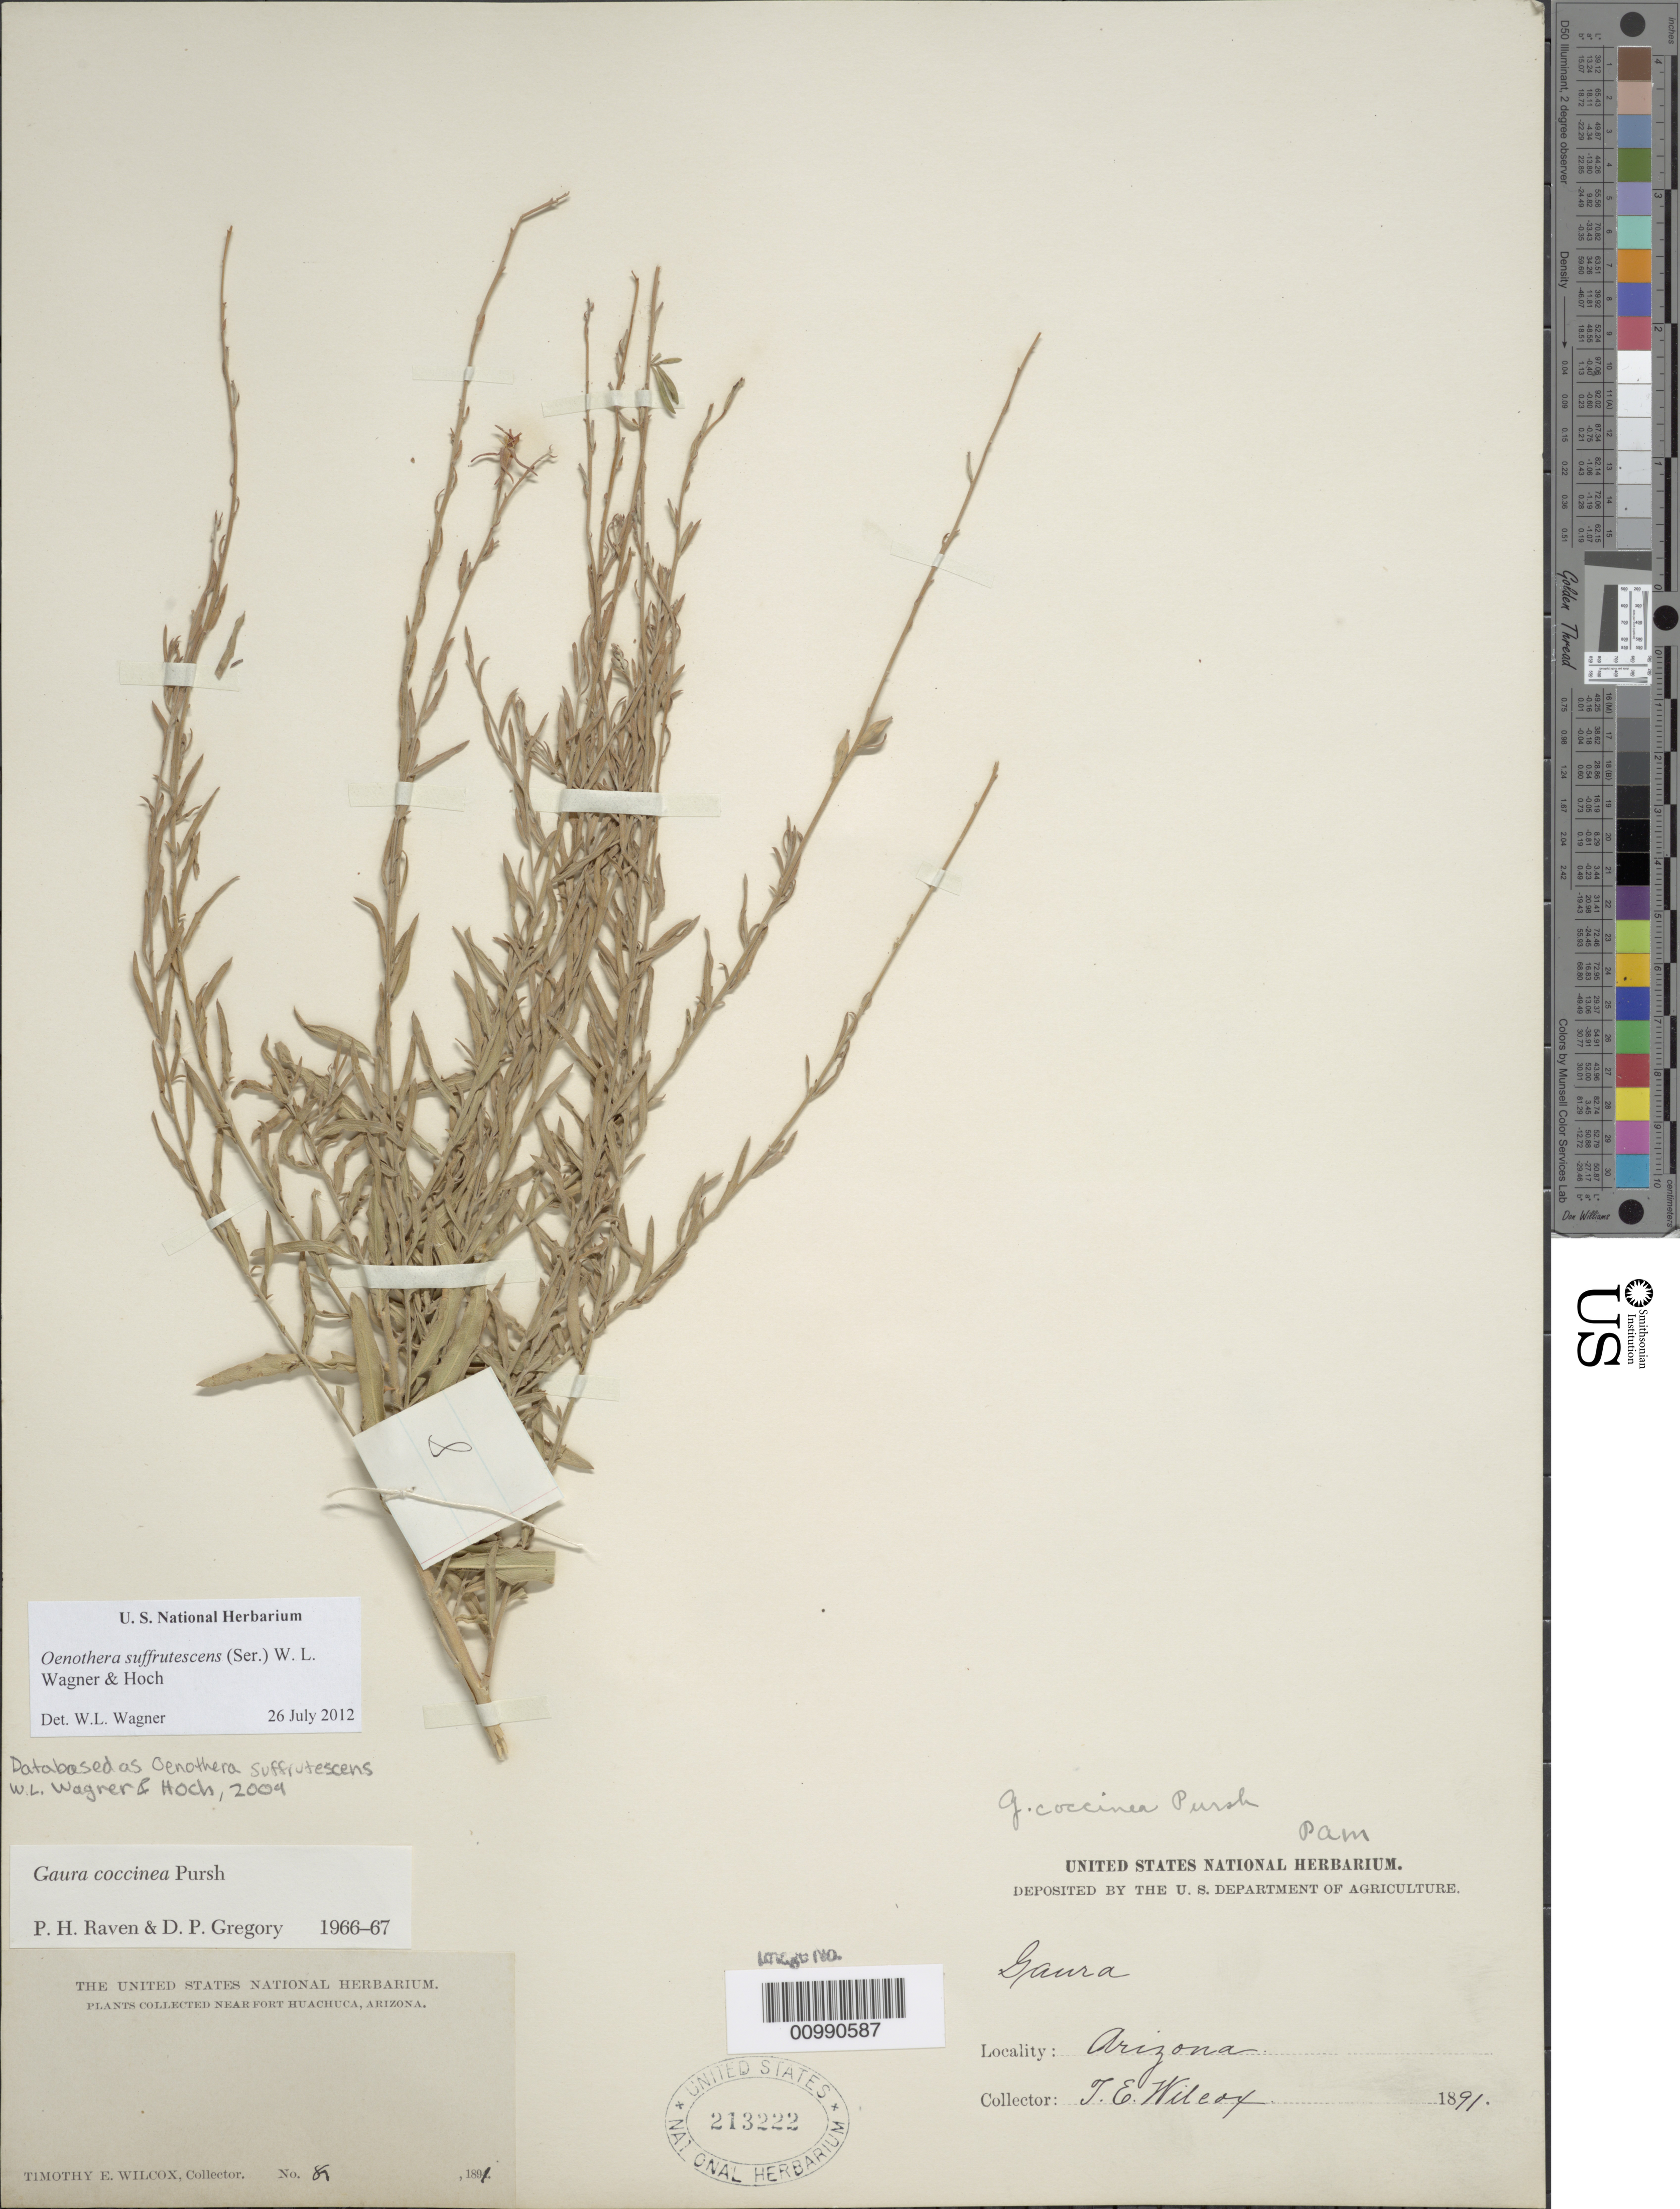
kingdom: Plantae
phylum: Tracheophyta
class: Magnoliopsida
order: Myrtales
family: Onagraceae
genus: Oenothera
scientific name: Oenothera suffrutescens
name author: (Ser.) W.L. Wagner & Hoch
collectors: T. E. Wilcox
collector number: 87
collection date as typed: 1891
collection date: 1891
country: United States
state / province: Arizona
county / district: Cochise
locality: Near Fort Huachuca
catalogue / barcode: US 213222